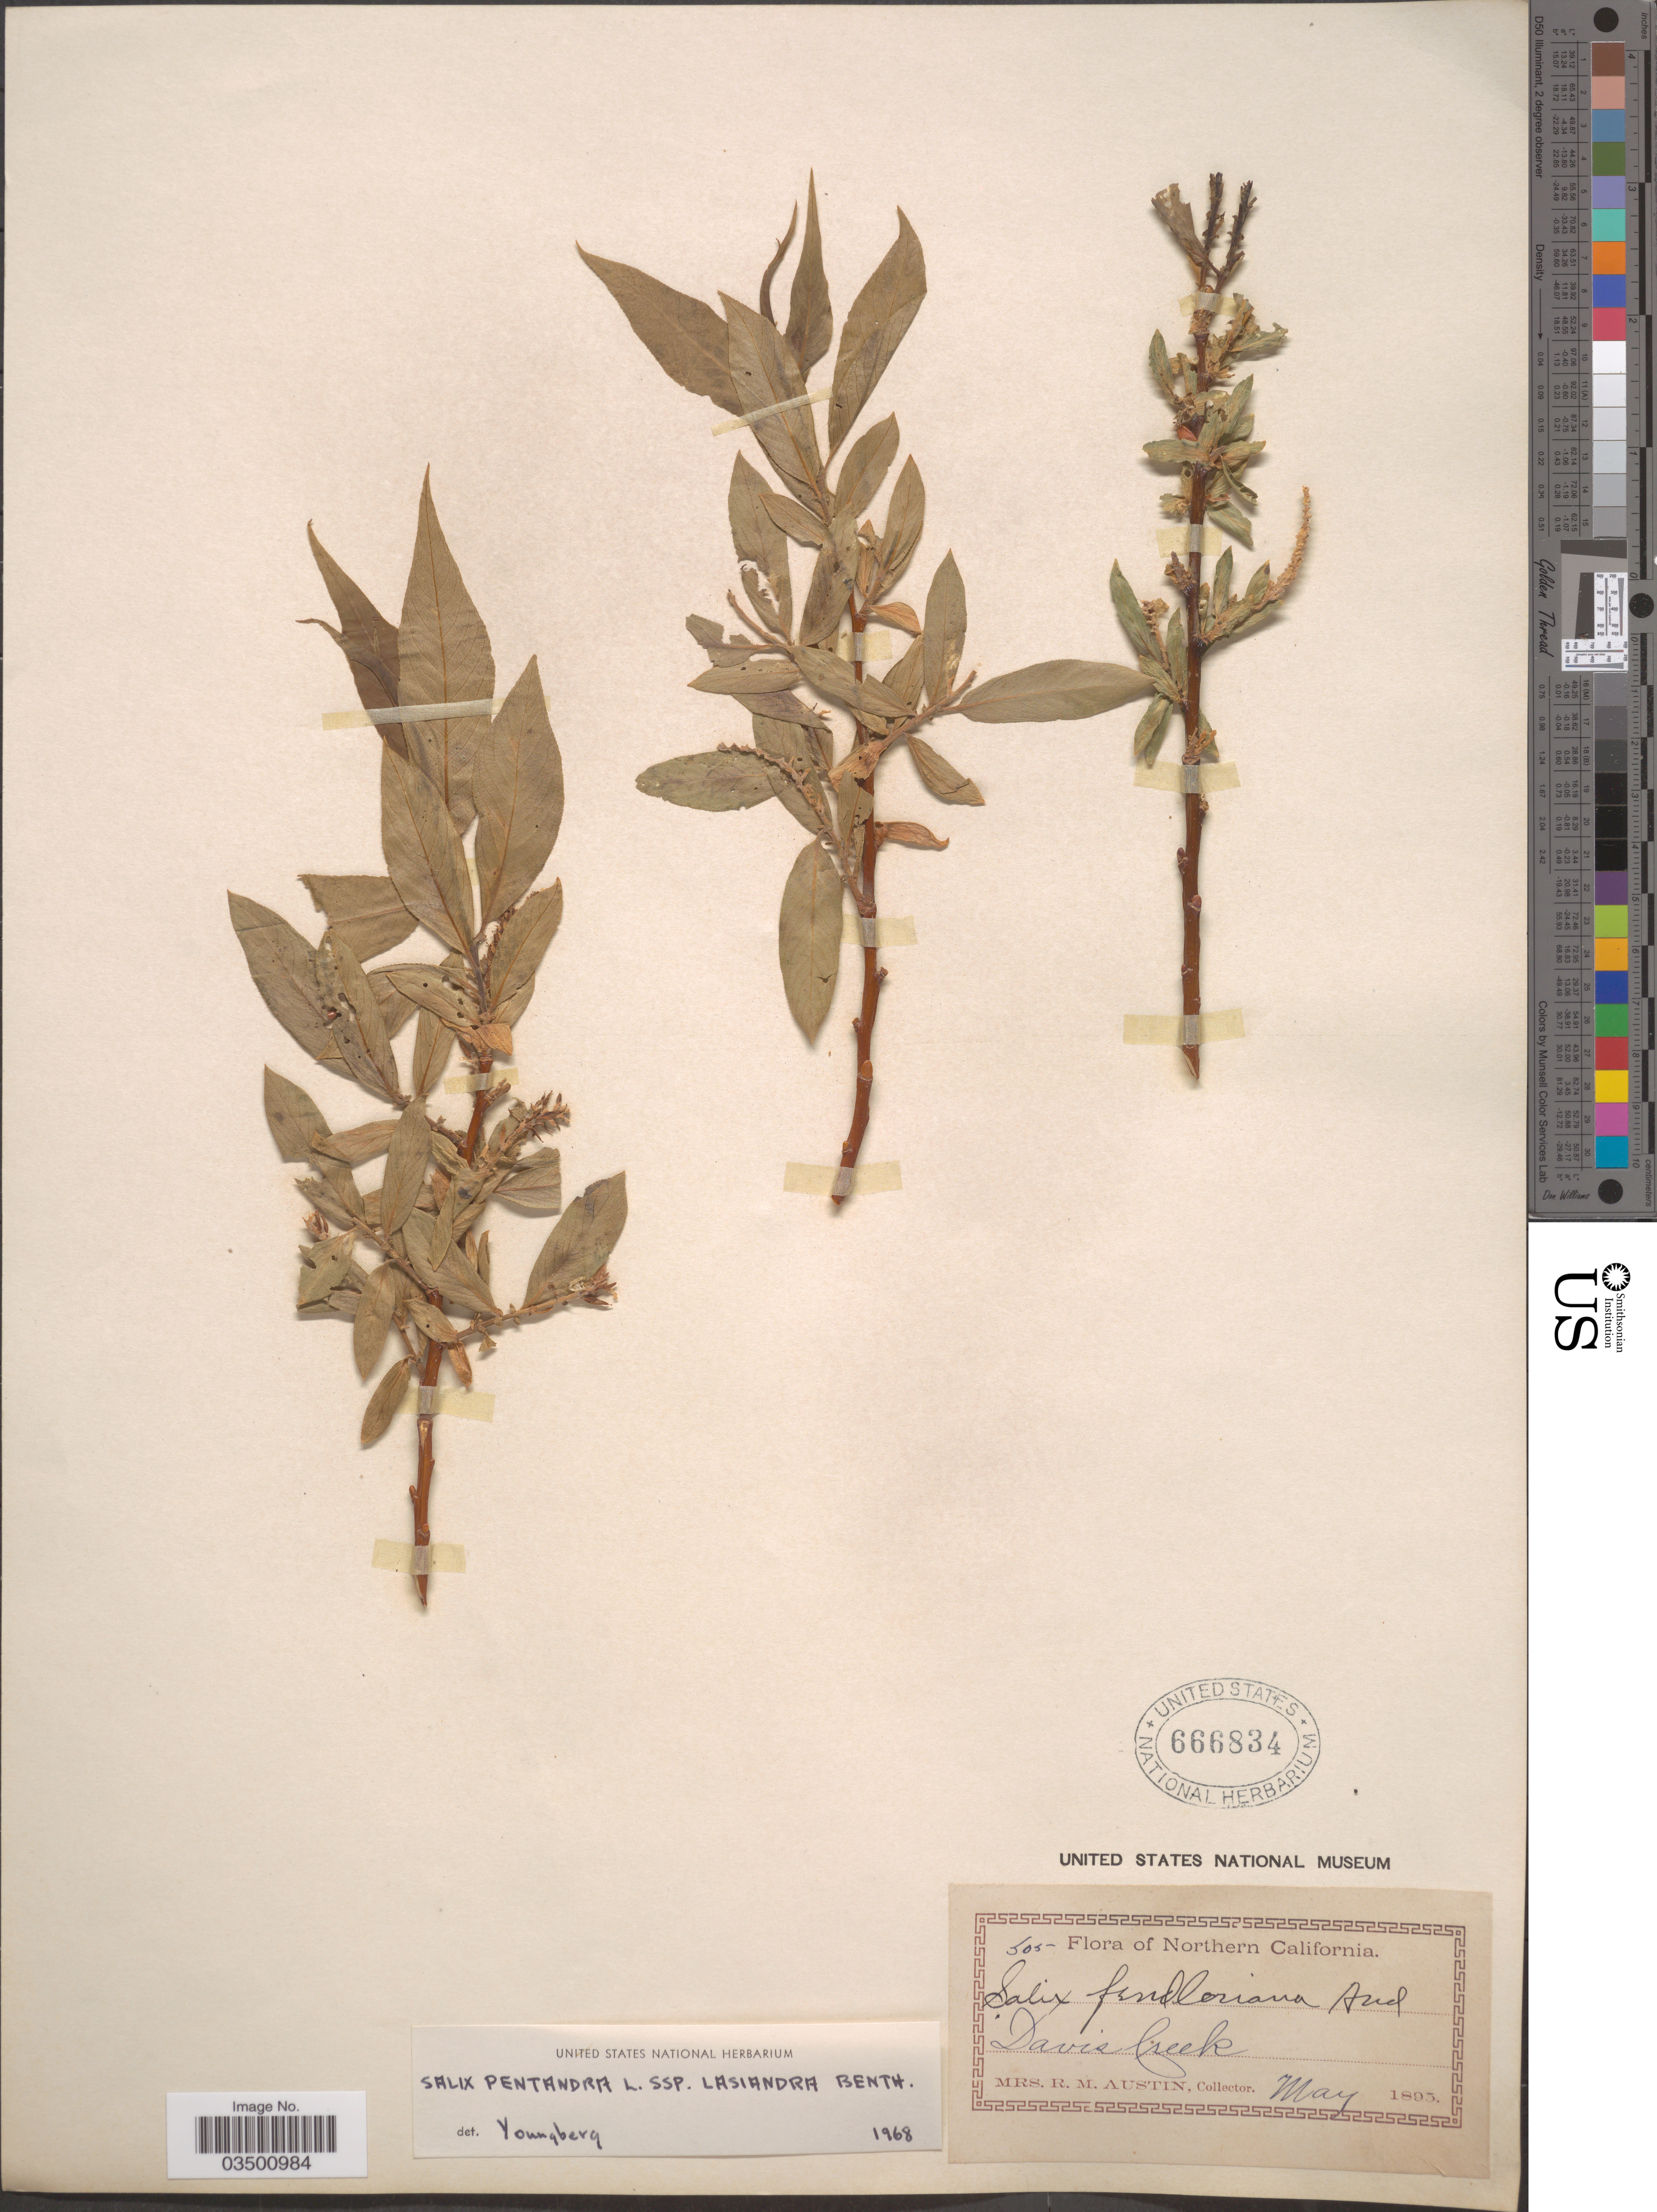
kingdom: Plantae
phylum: Tracheophyta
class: Magnoliopsida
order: Malpighiales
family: Salicaceae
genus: Salix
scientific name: Salix lasiandra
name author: Benth.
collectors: R. Austin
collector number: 505*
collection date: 1895-05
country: United States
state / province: California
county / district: Modoc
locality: Northern California. Davis Creek.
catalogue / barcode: US 666834